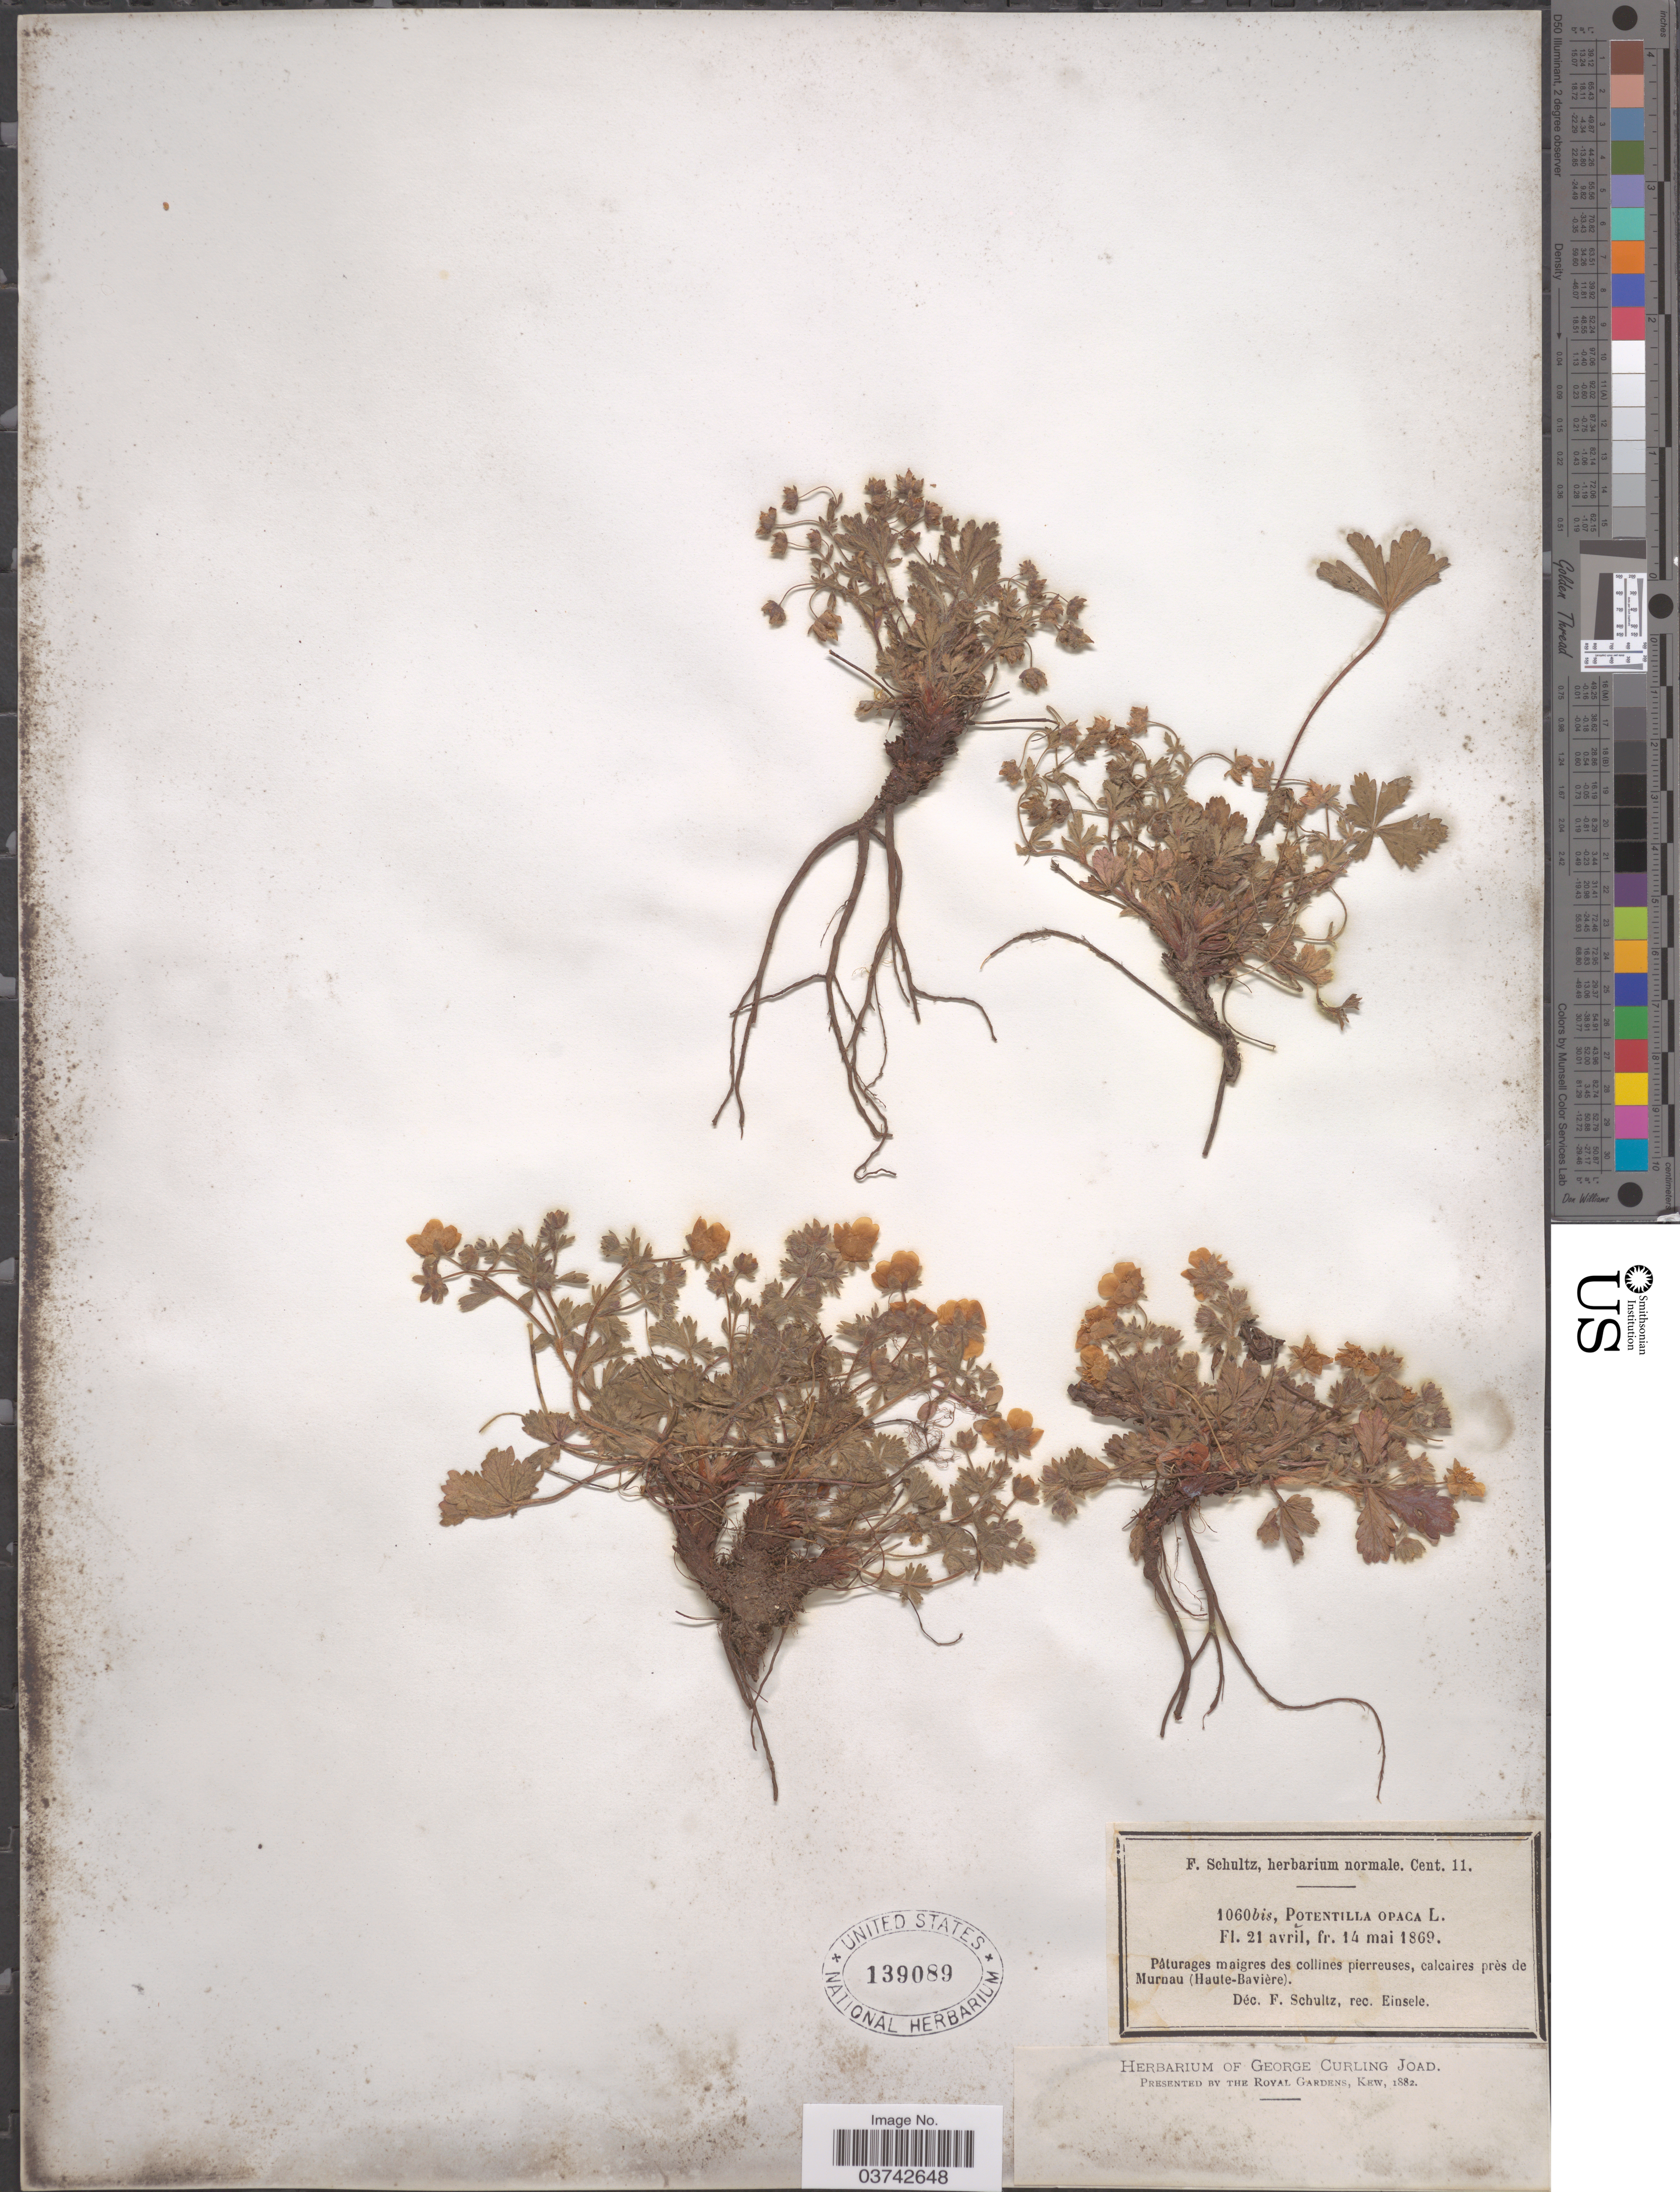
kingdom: Plantae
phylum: Tracheophyta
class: Magnoliopsida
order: Rosales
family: Rosaceae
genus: Potentilla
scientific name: Potentilla opaca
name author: L.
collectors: F. Schultz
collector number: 1060bis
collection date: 1869-04-21/1869-05-14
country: Germany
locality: Pâturages maigres des collines pierreuses, calcaires près de Murnau (Haute-Bavière).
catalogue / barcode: US 139089